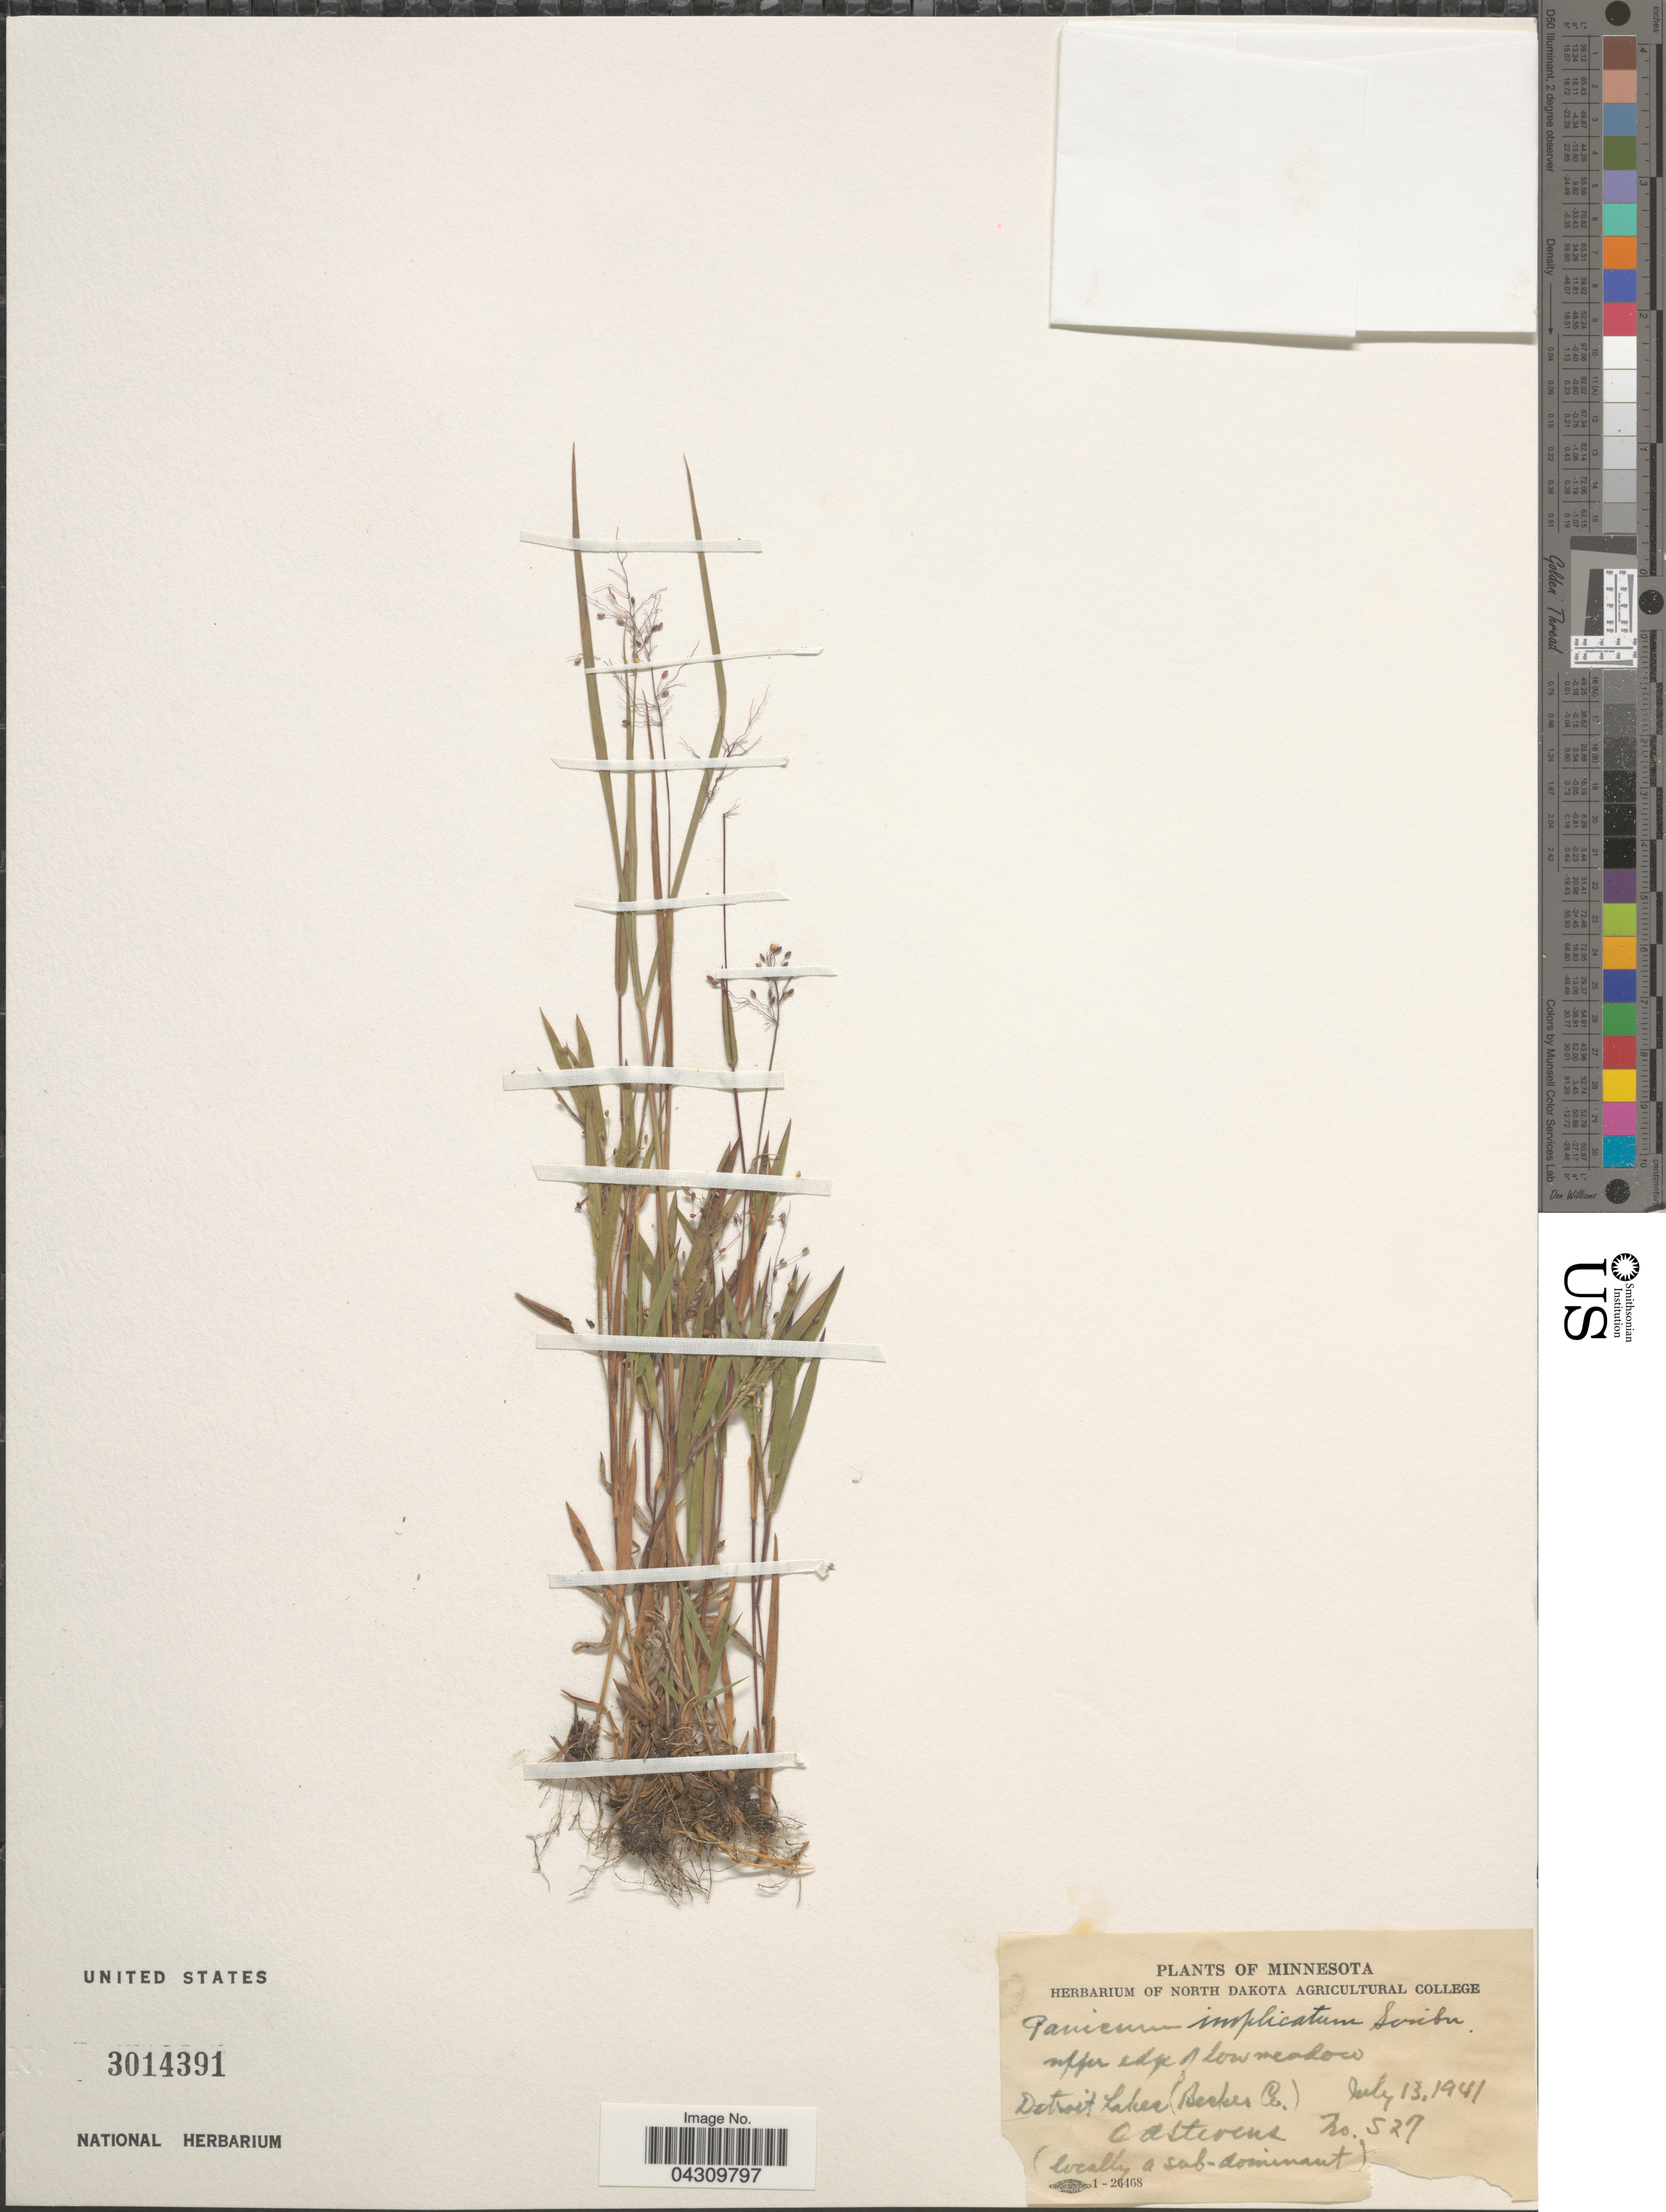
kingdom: Plantae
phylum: Tracheophyta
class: Liliopsida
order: Poales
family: Poaceae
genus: Dichanthelium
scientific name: Dichanthelium acuminatum var. acuminatum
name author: (Sw.) Gould & C.A. Clark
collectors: O. A. Stevens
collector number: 527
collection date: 1941-07-13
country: United States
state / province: Minnesota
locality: Upper edge of low meadows. Detroit Lakes (Becker Co.)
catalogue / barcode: US 3014391